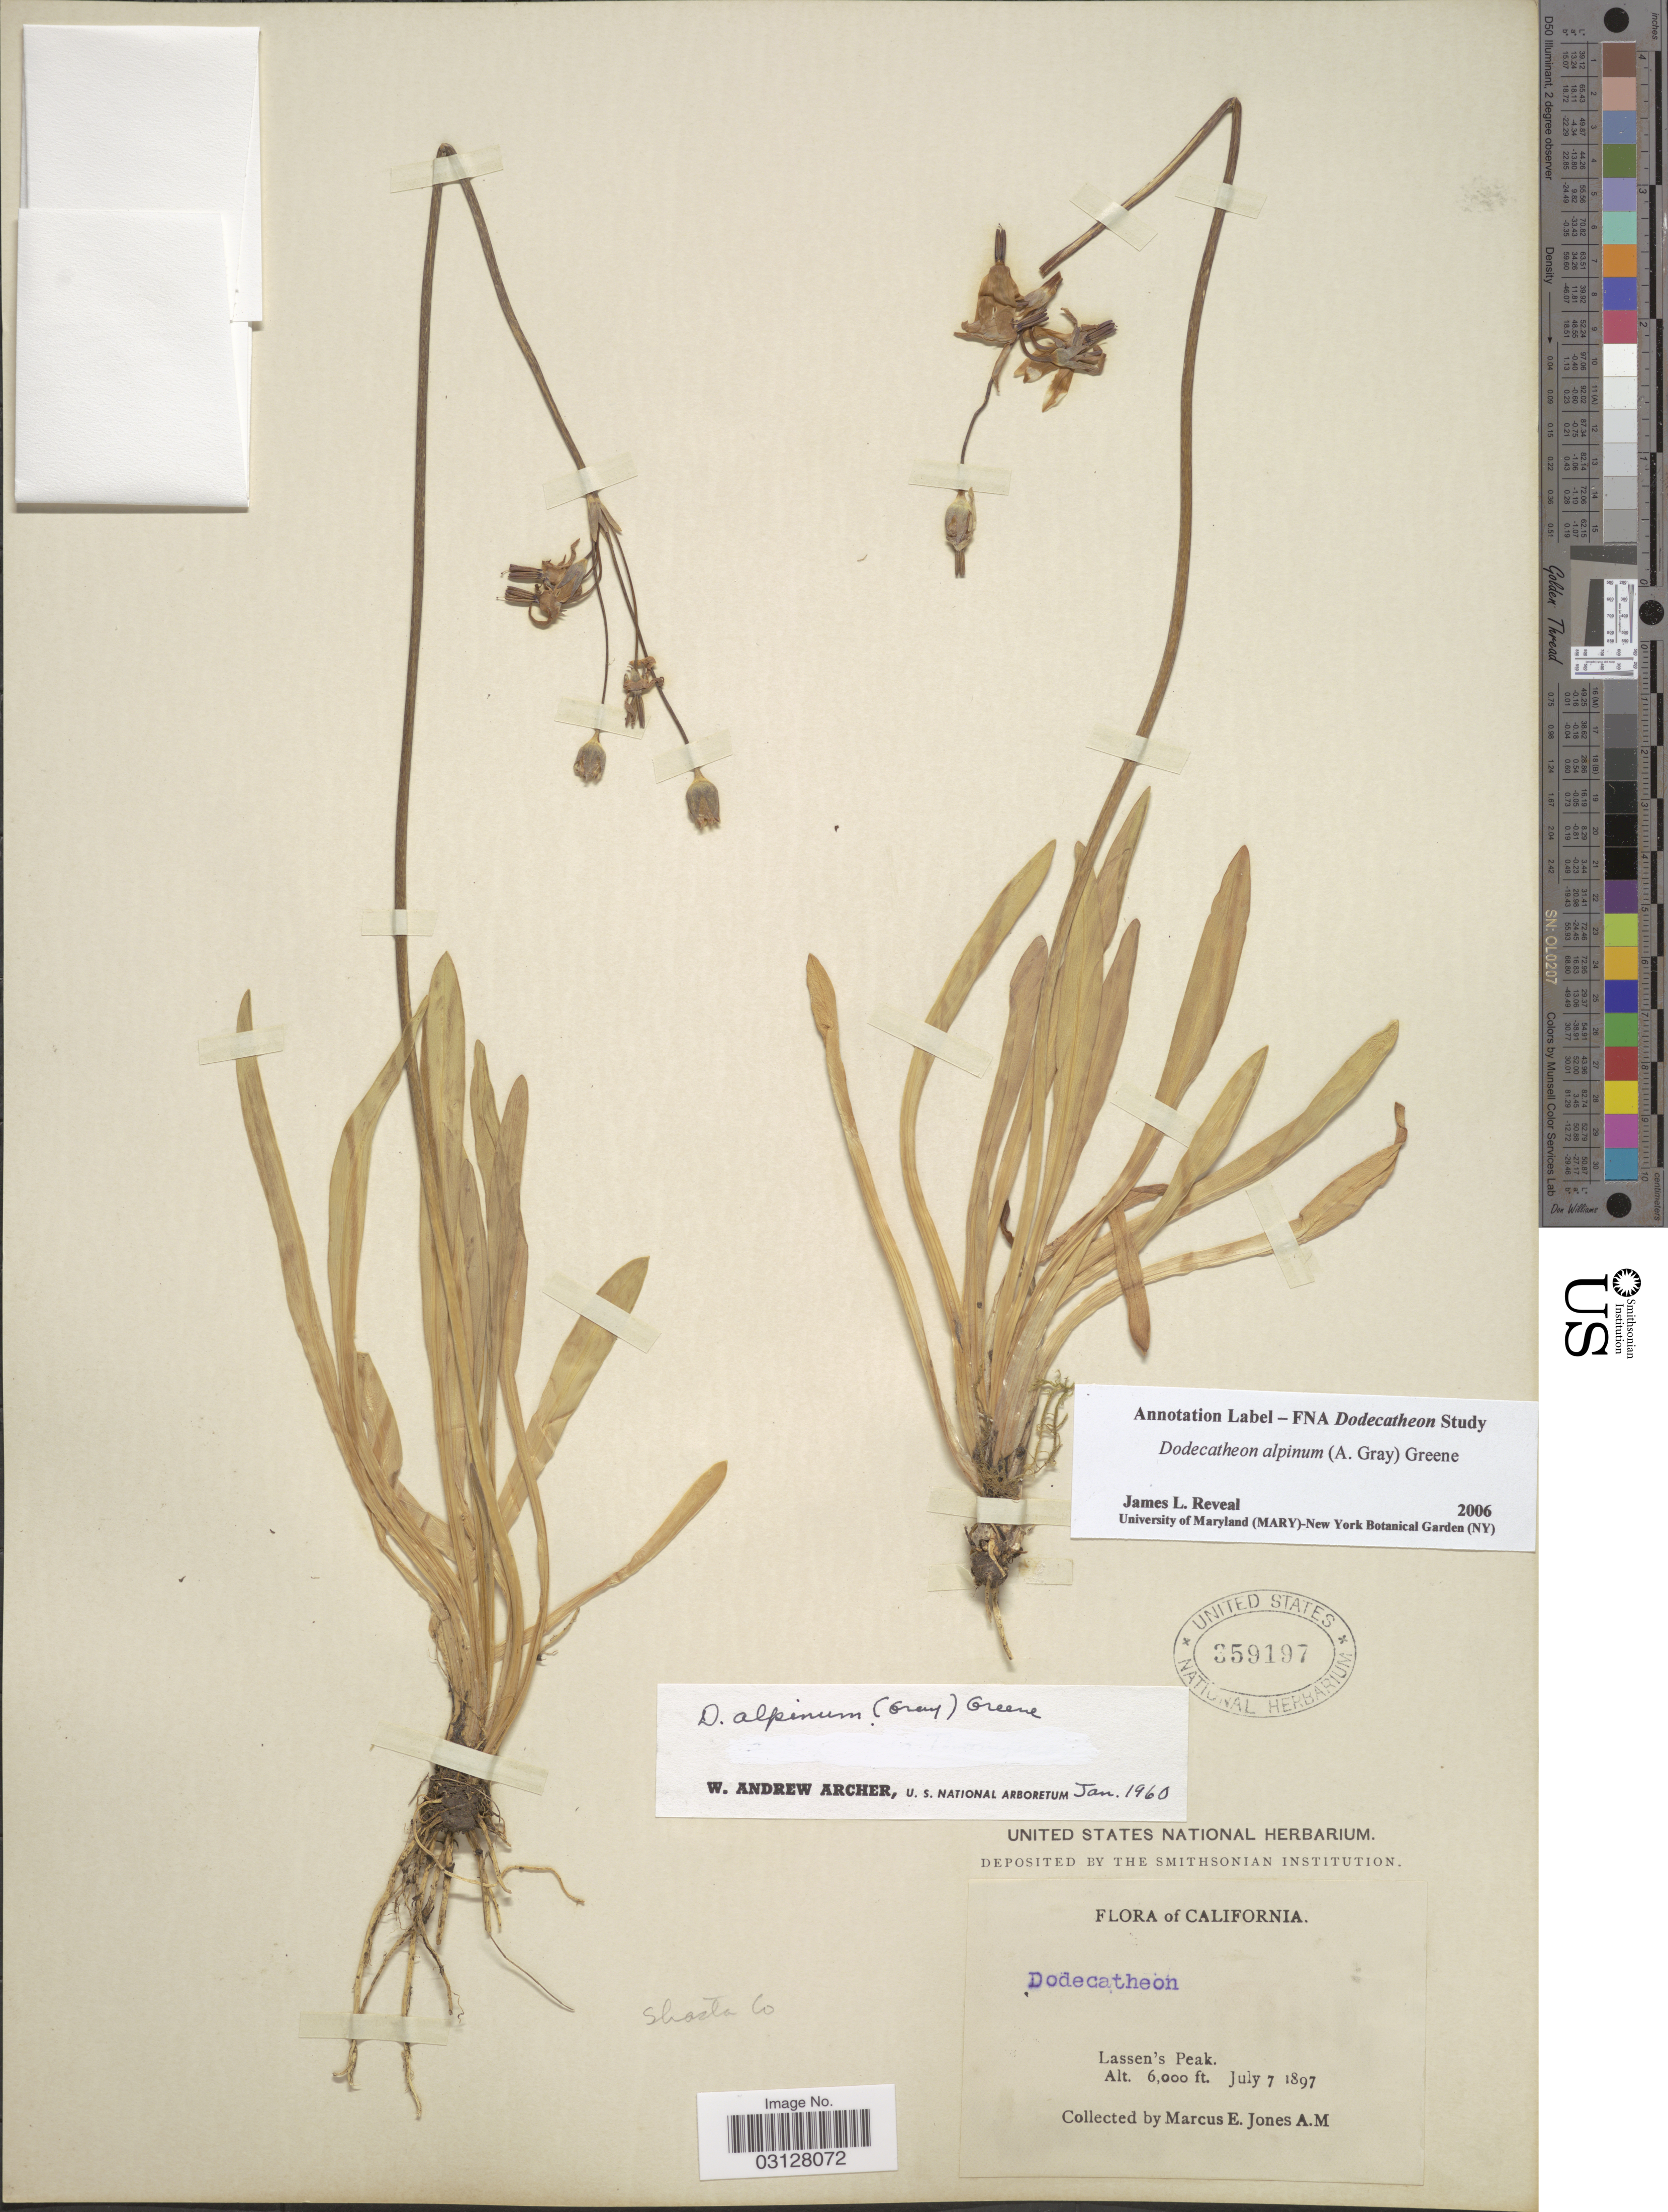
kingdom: Plantae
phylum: Tracheophyta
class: Magnoliopsida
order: Ericales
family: Primulaceae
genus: Dodecatheon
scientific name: Dodecatheon alpinum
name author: (A. Gray) Greene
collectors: M. E. Jones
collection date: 1897-07-07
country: United States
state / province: California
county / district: Shasta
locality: Lassen's Peak. Shasta Co.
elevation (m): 1829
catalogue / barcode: US 359197